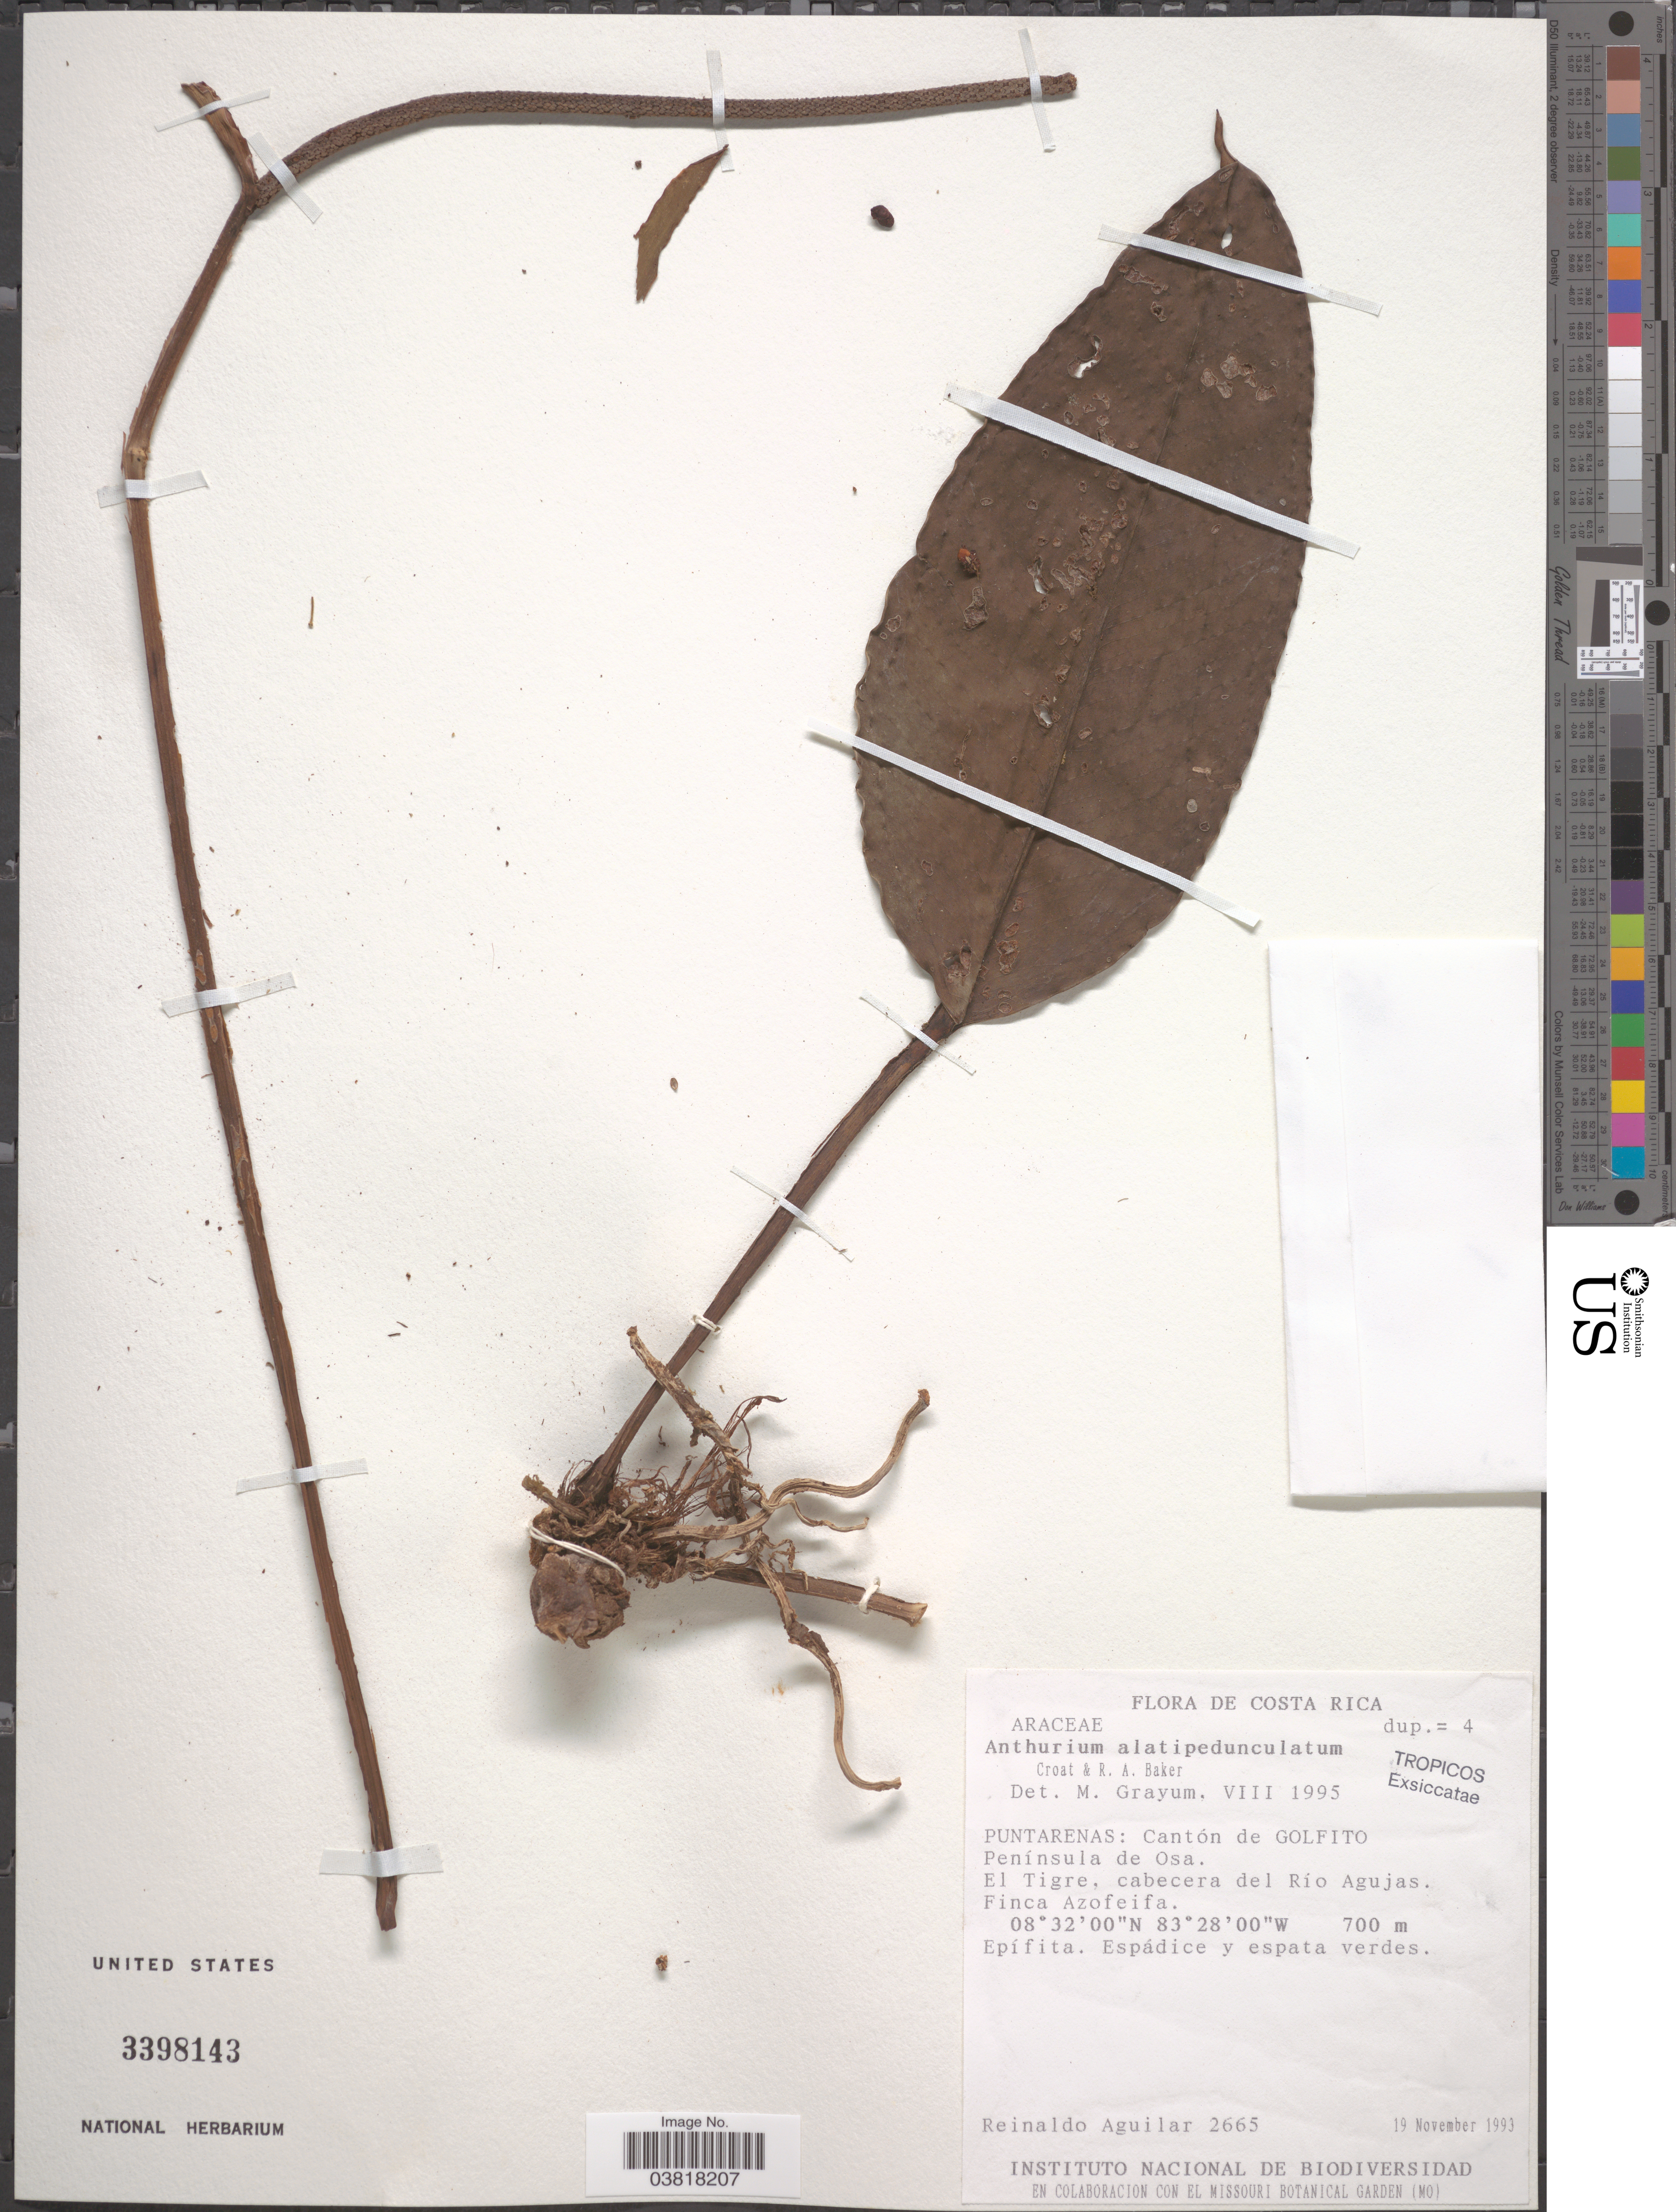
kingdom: Plantae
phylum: Tracheophyta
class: Liliopsida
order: Alismatales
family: Araceae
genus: Anthurium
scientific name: Anthurium alatipedunculatum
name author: Croat & R.A. Baker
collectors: R. Aguilar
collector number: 2665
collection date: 1993-11-19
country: Costa Rica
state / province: Puntarenas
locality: Cantón de Golfito Península de Osa. El Tigre, cabecera del Rio Agujas. Finca Azofeifa.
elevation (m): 700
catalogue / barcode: US 3398143